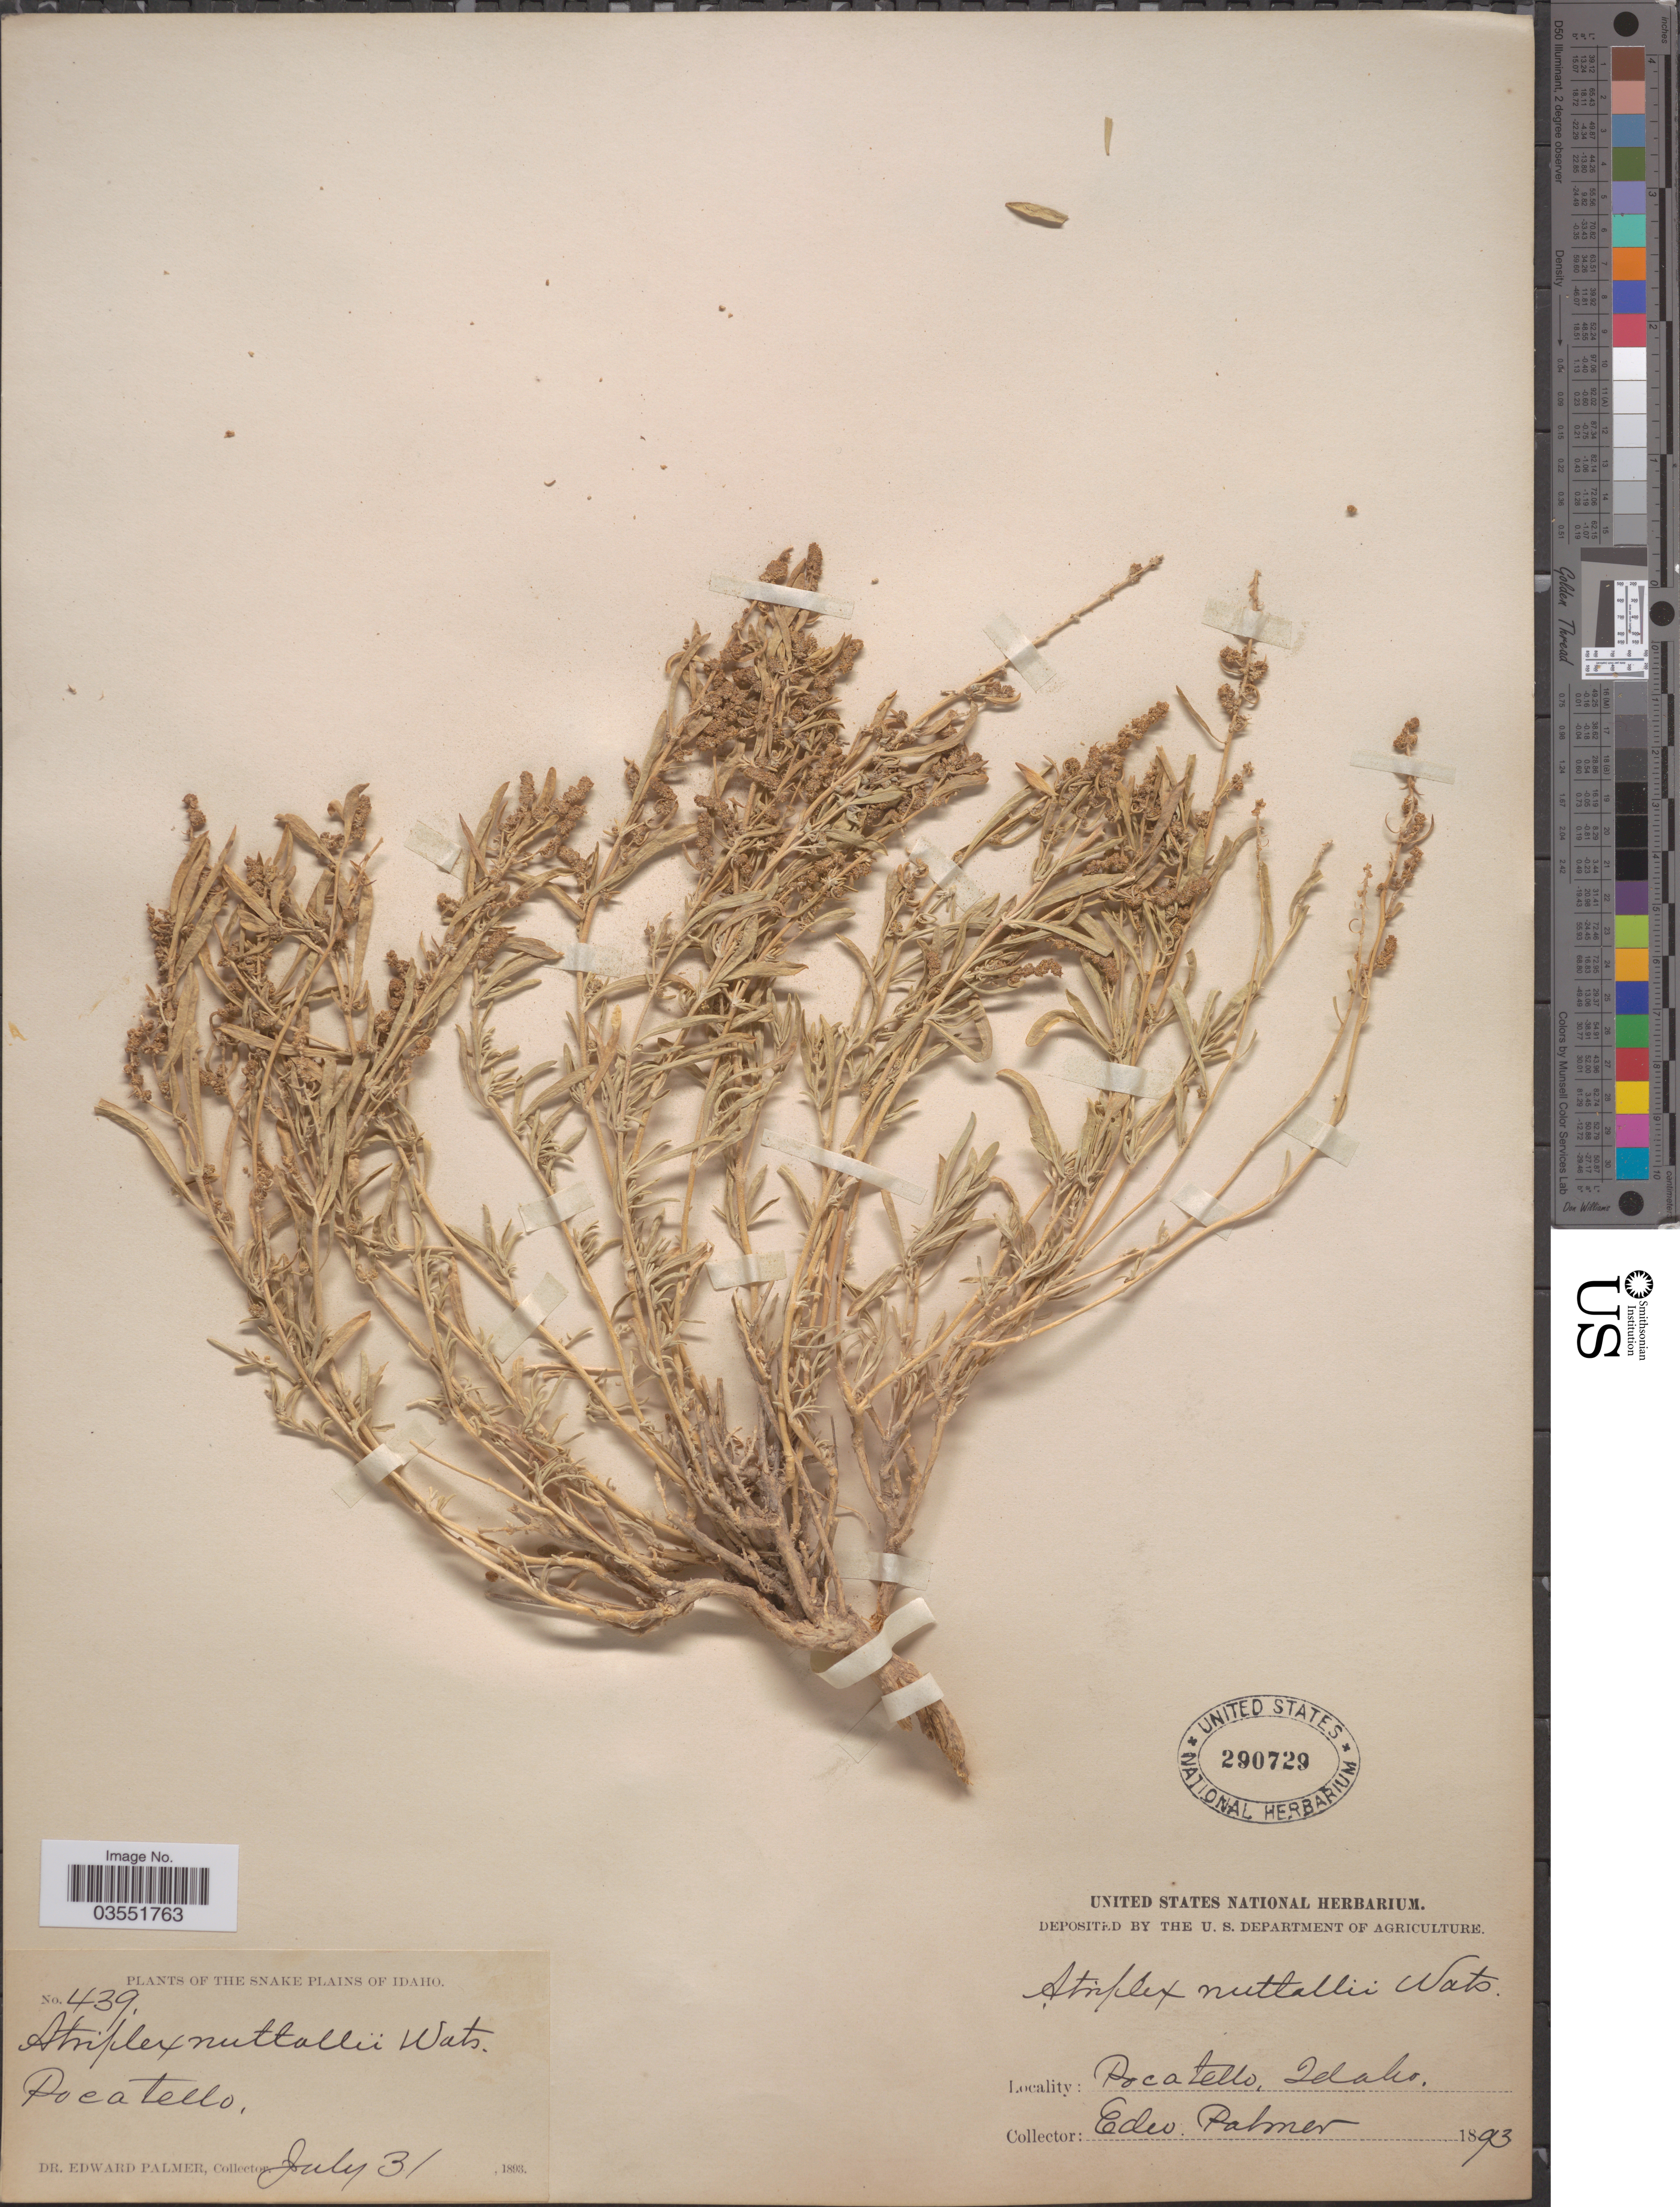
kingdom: Plantae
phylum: Tracheophyta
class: Magnoliopsida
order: Caryophyllales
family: Amaranthaceae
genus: Atriplex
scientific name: Atriplex falcata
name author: (M.E. Jones) Standl.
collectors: E. Palmer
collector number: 439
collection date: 1893-07-31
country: United States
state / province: Idaho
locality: Snake Plains of Idaho. Pocatello.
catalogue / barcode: US 290729